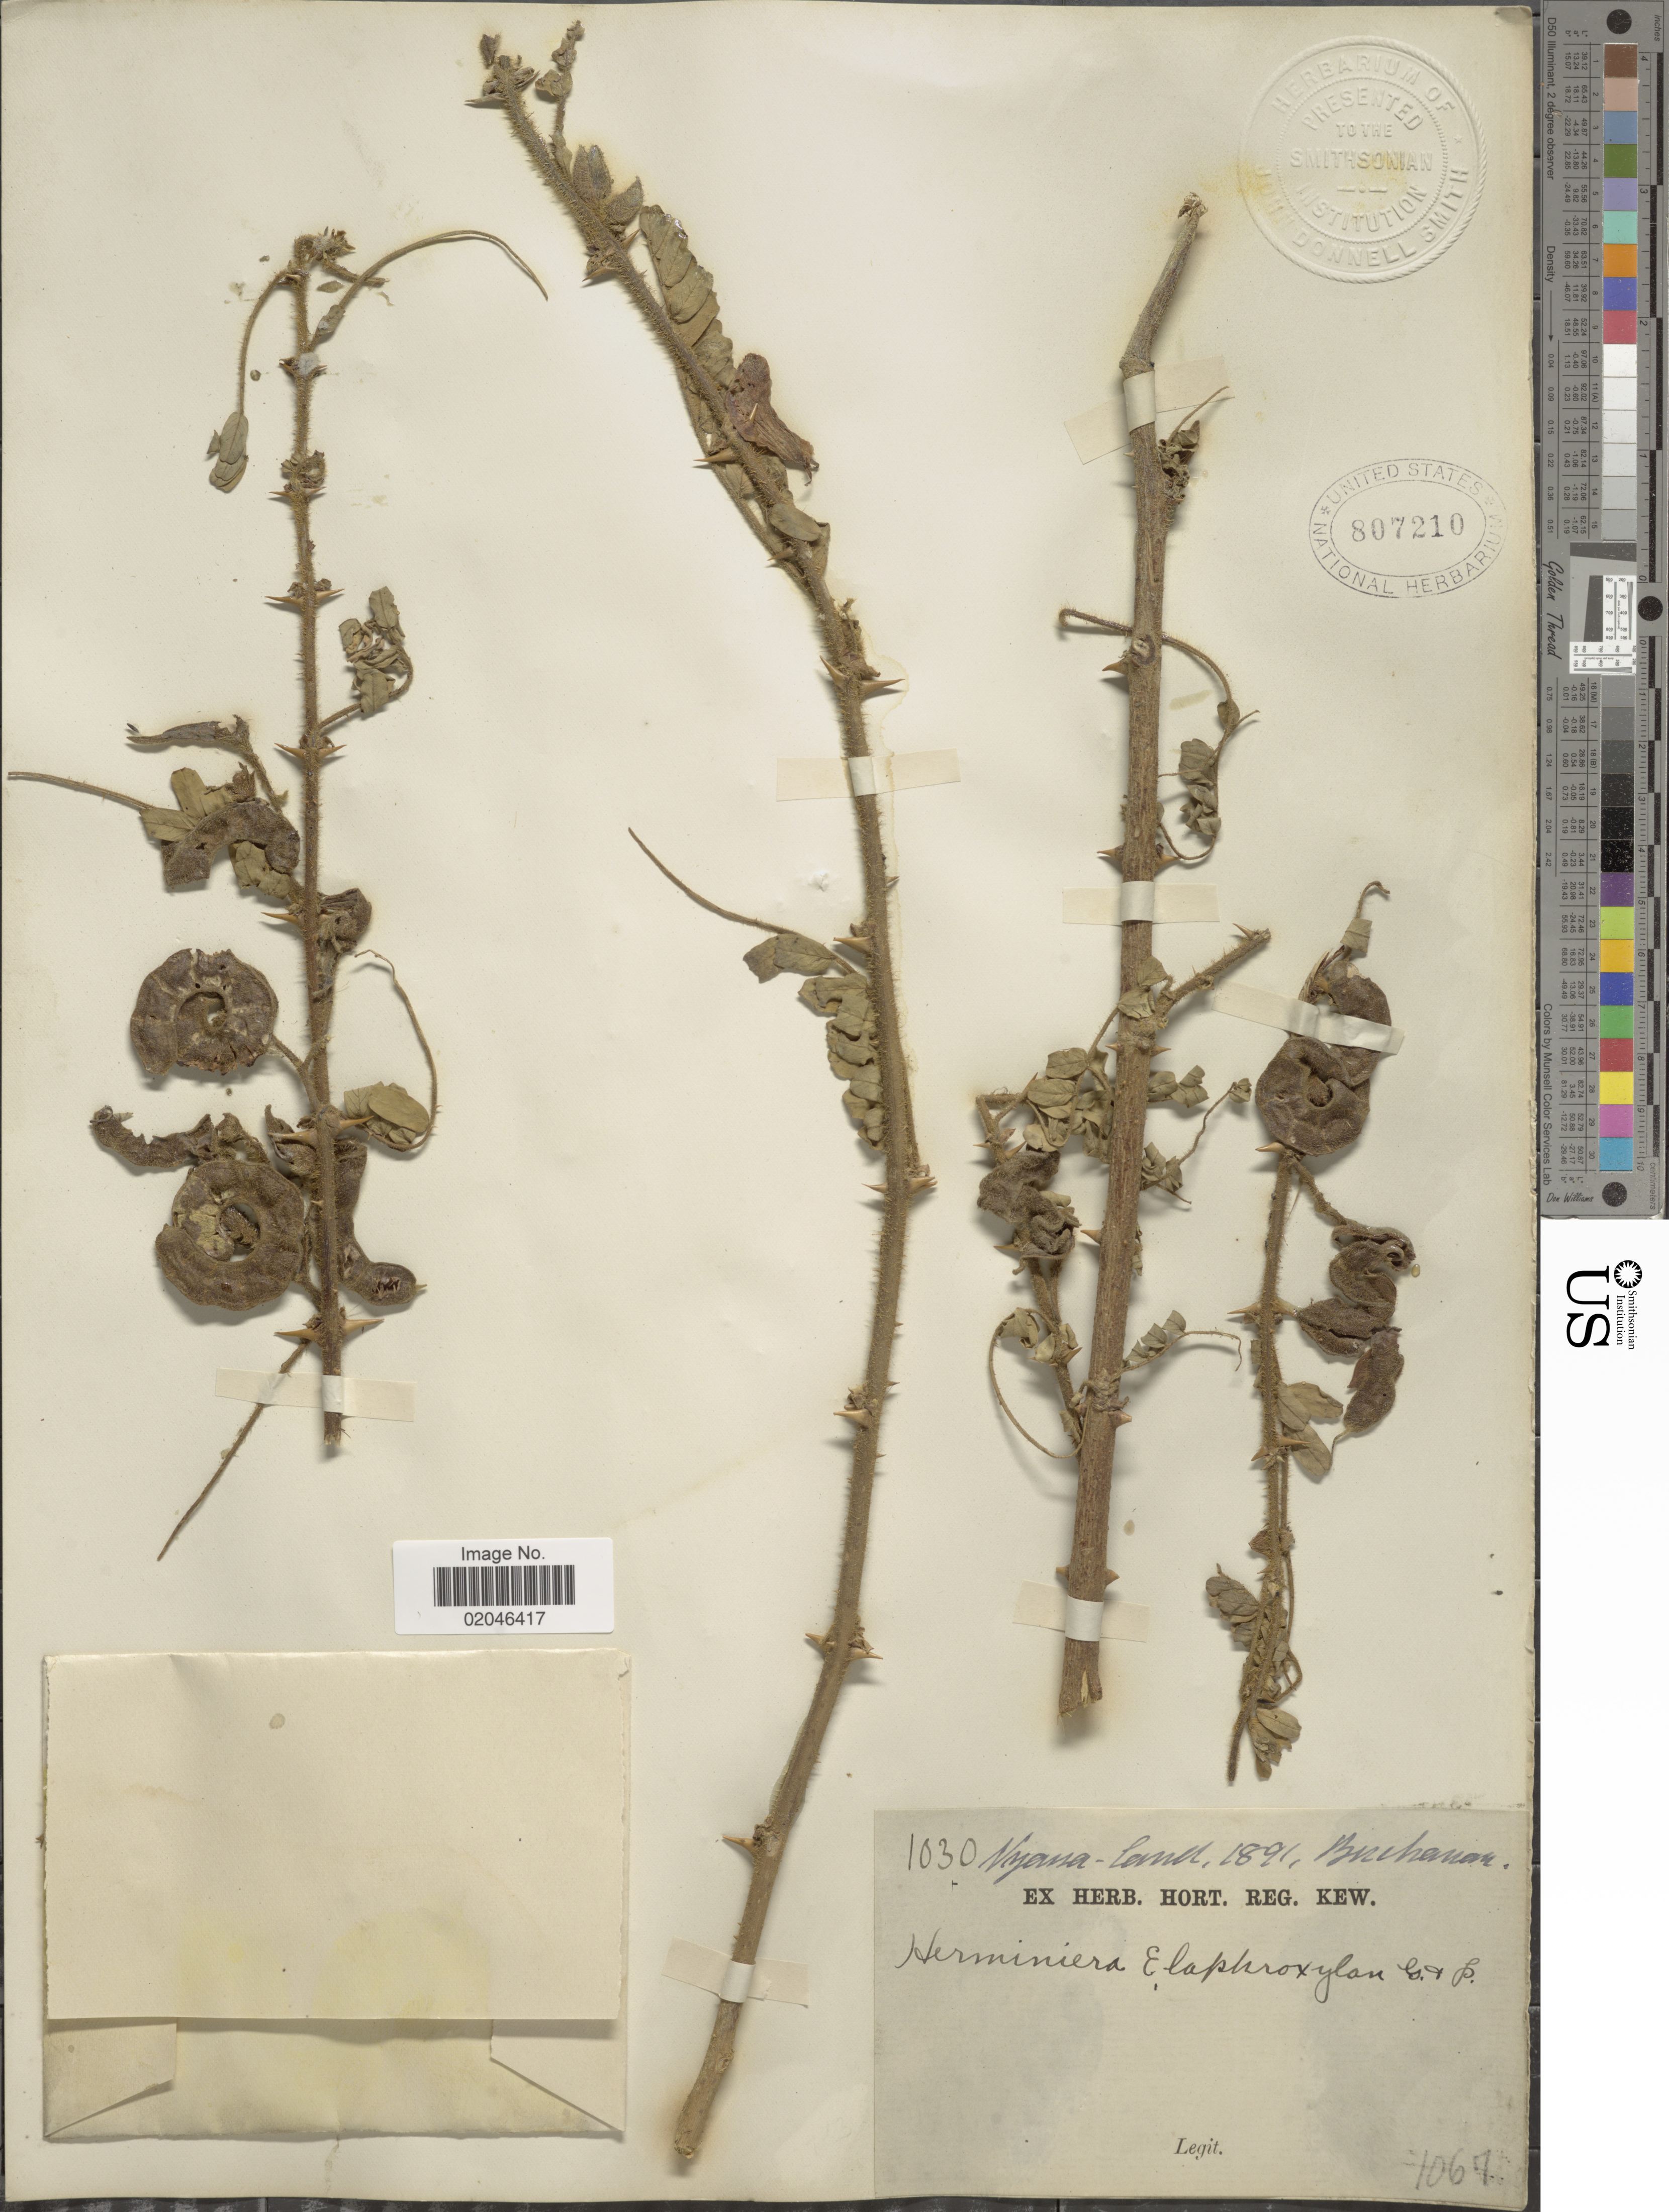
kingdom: Plantae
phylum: Tracheophyta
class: Magnoliopsida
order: Fabales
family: Fabaceae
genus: Aeschynomene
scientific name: Aeschynomene elaphroxylon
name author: (Guill. & Perr.) Taub.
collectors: -. Buchanan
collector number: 1030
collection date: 1891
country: Malawi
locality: Nyasa-land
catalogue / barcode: US 807210